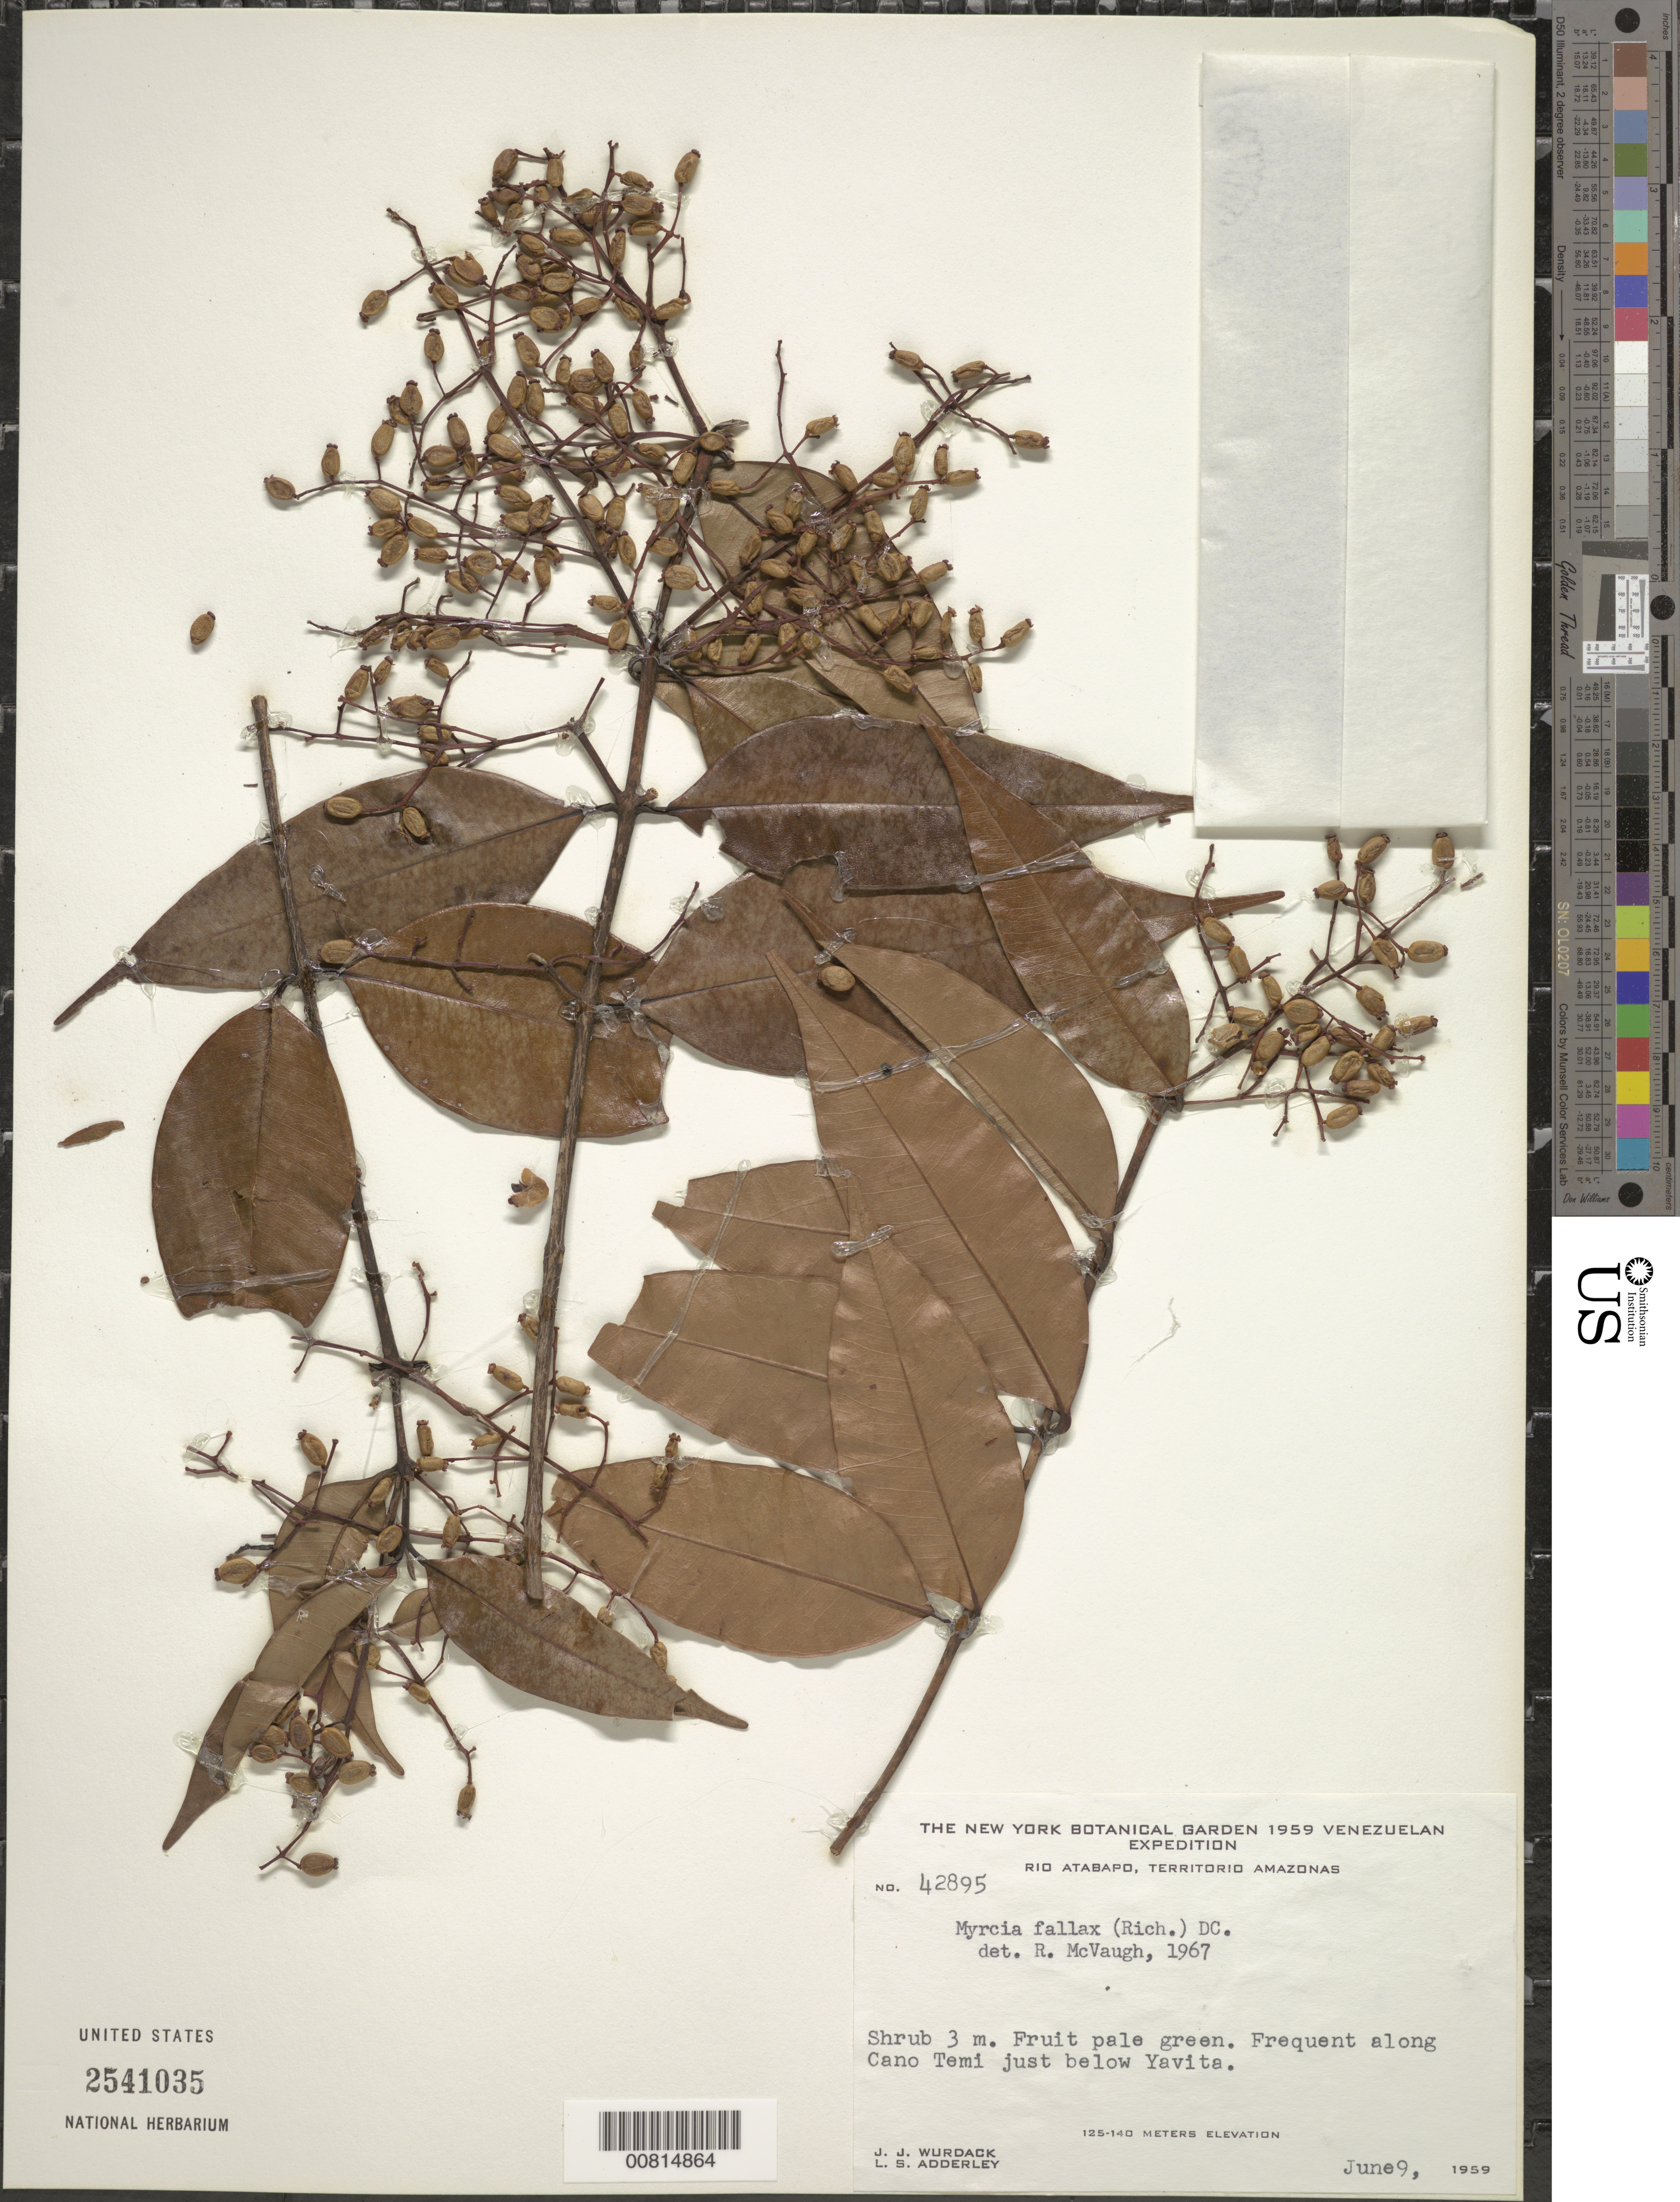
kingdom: Plantae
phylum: Tracheophyta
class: Magnoliopsida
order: Myrtales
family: Myrtaceae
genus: Myrcia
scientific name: Myrcia fallax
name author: (Rich.) DC.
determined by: McVaugh, R.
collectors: J. J. Wurdack & L. S. Adderley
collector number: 42895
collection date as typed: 9-Jun-59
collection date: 1959-06-09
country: Venezuela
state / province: Amazonas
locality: Caño Temi, just below Yavita, Río Atabapo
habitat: Along caño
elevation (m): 125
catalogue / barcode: US 2541035